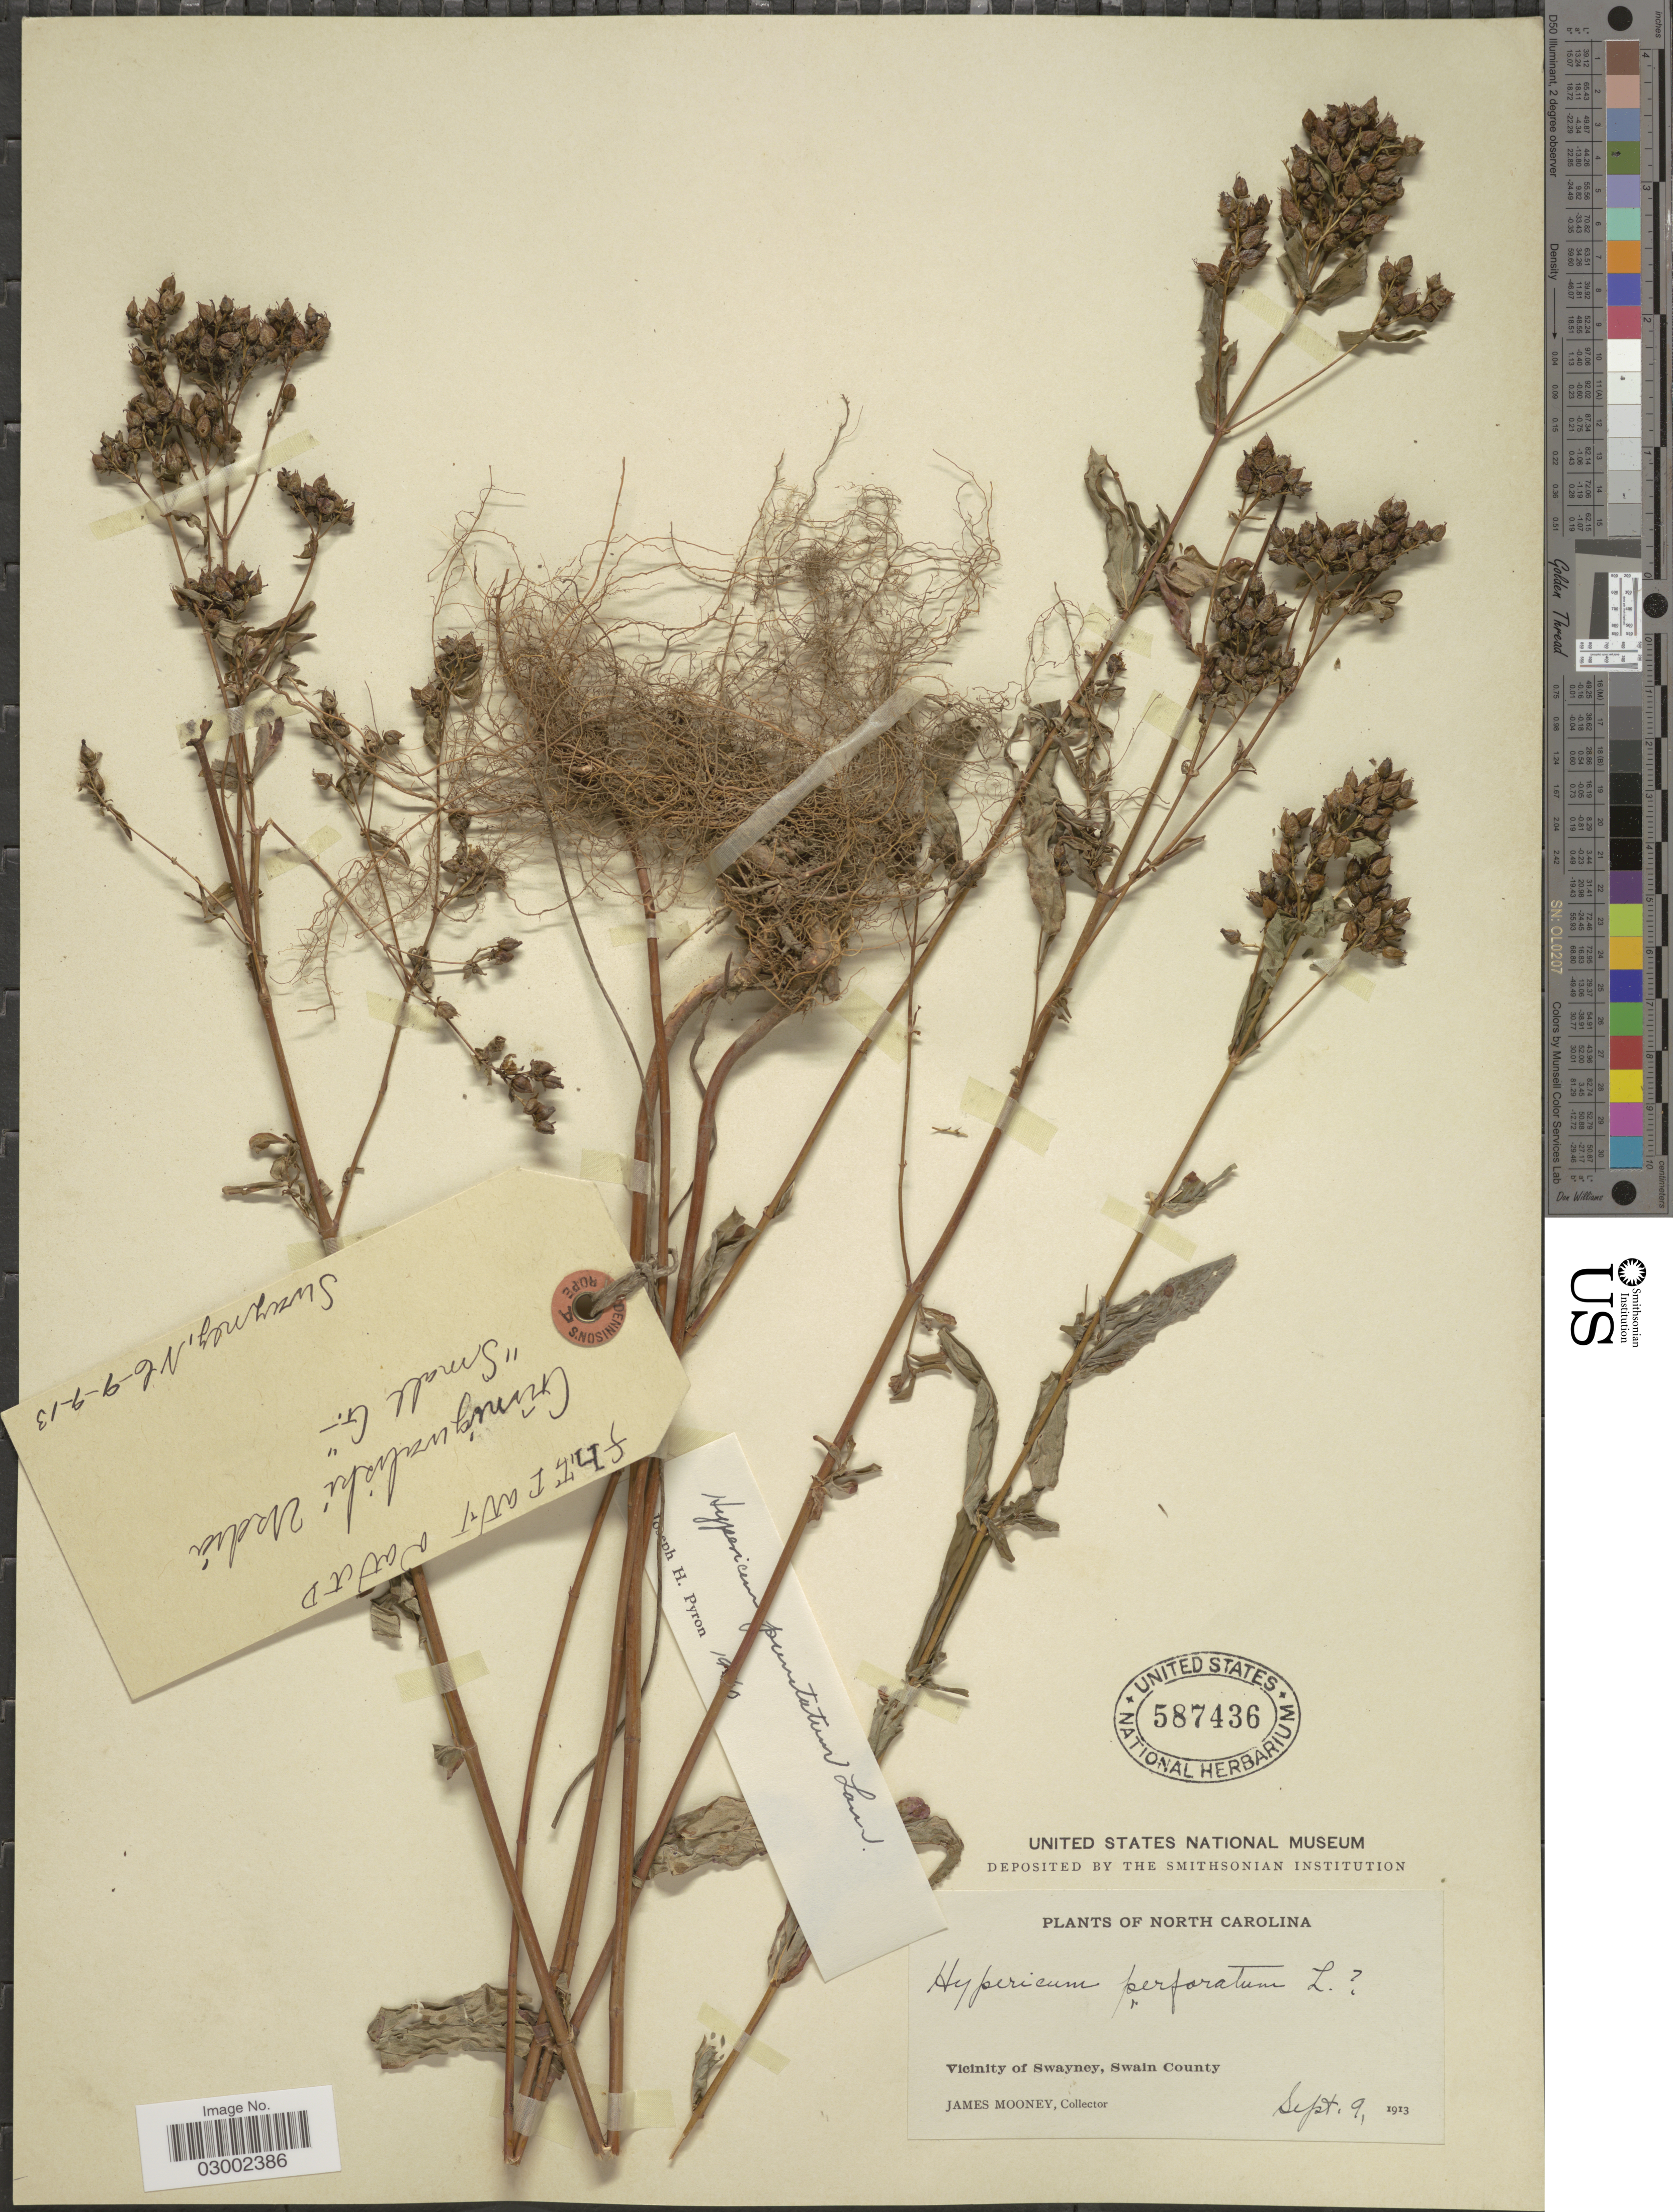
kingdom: Plantae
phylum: Tracheophyta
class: Magnoliopsida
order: Malpighiales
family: Hypericaceae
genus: Hypericum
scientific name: Hypericum punctatum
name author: Lam.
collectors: J. Mooney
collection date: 1913-09-09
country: United States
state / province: North Carolina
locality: Vicinity of Swayney, Swain County.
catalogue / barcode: US 587436